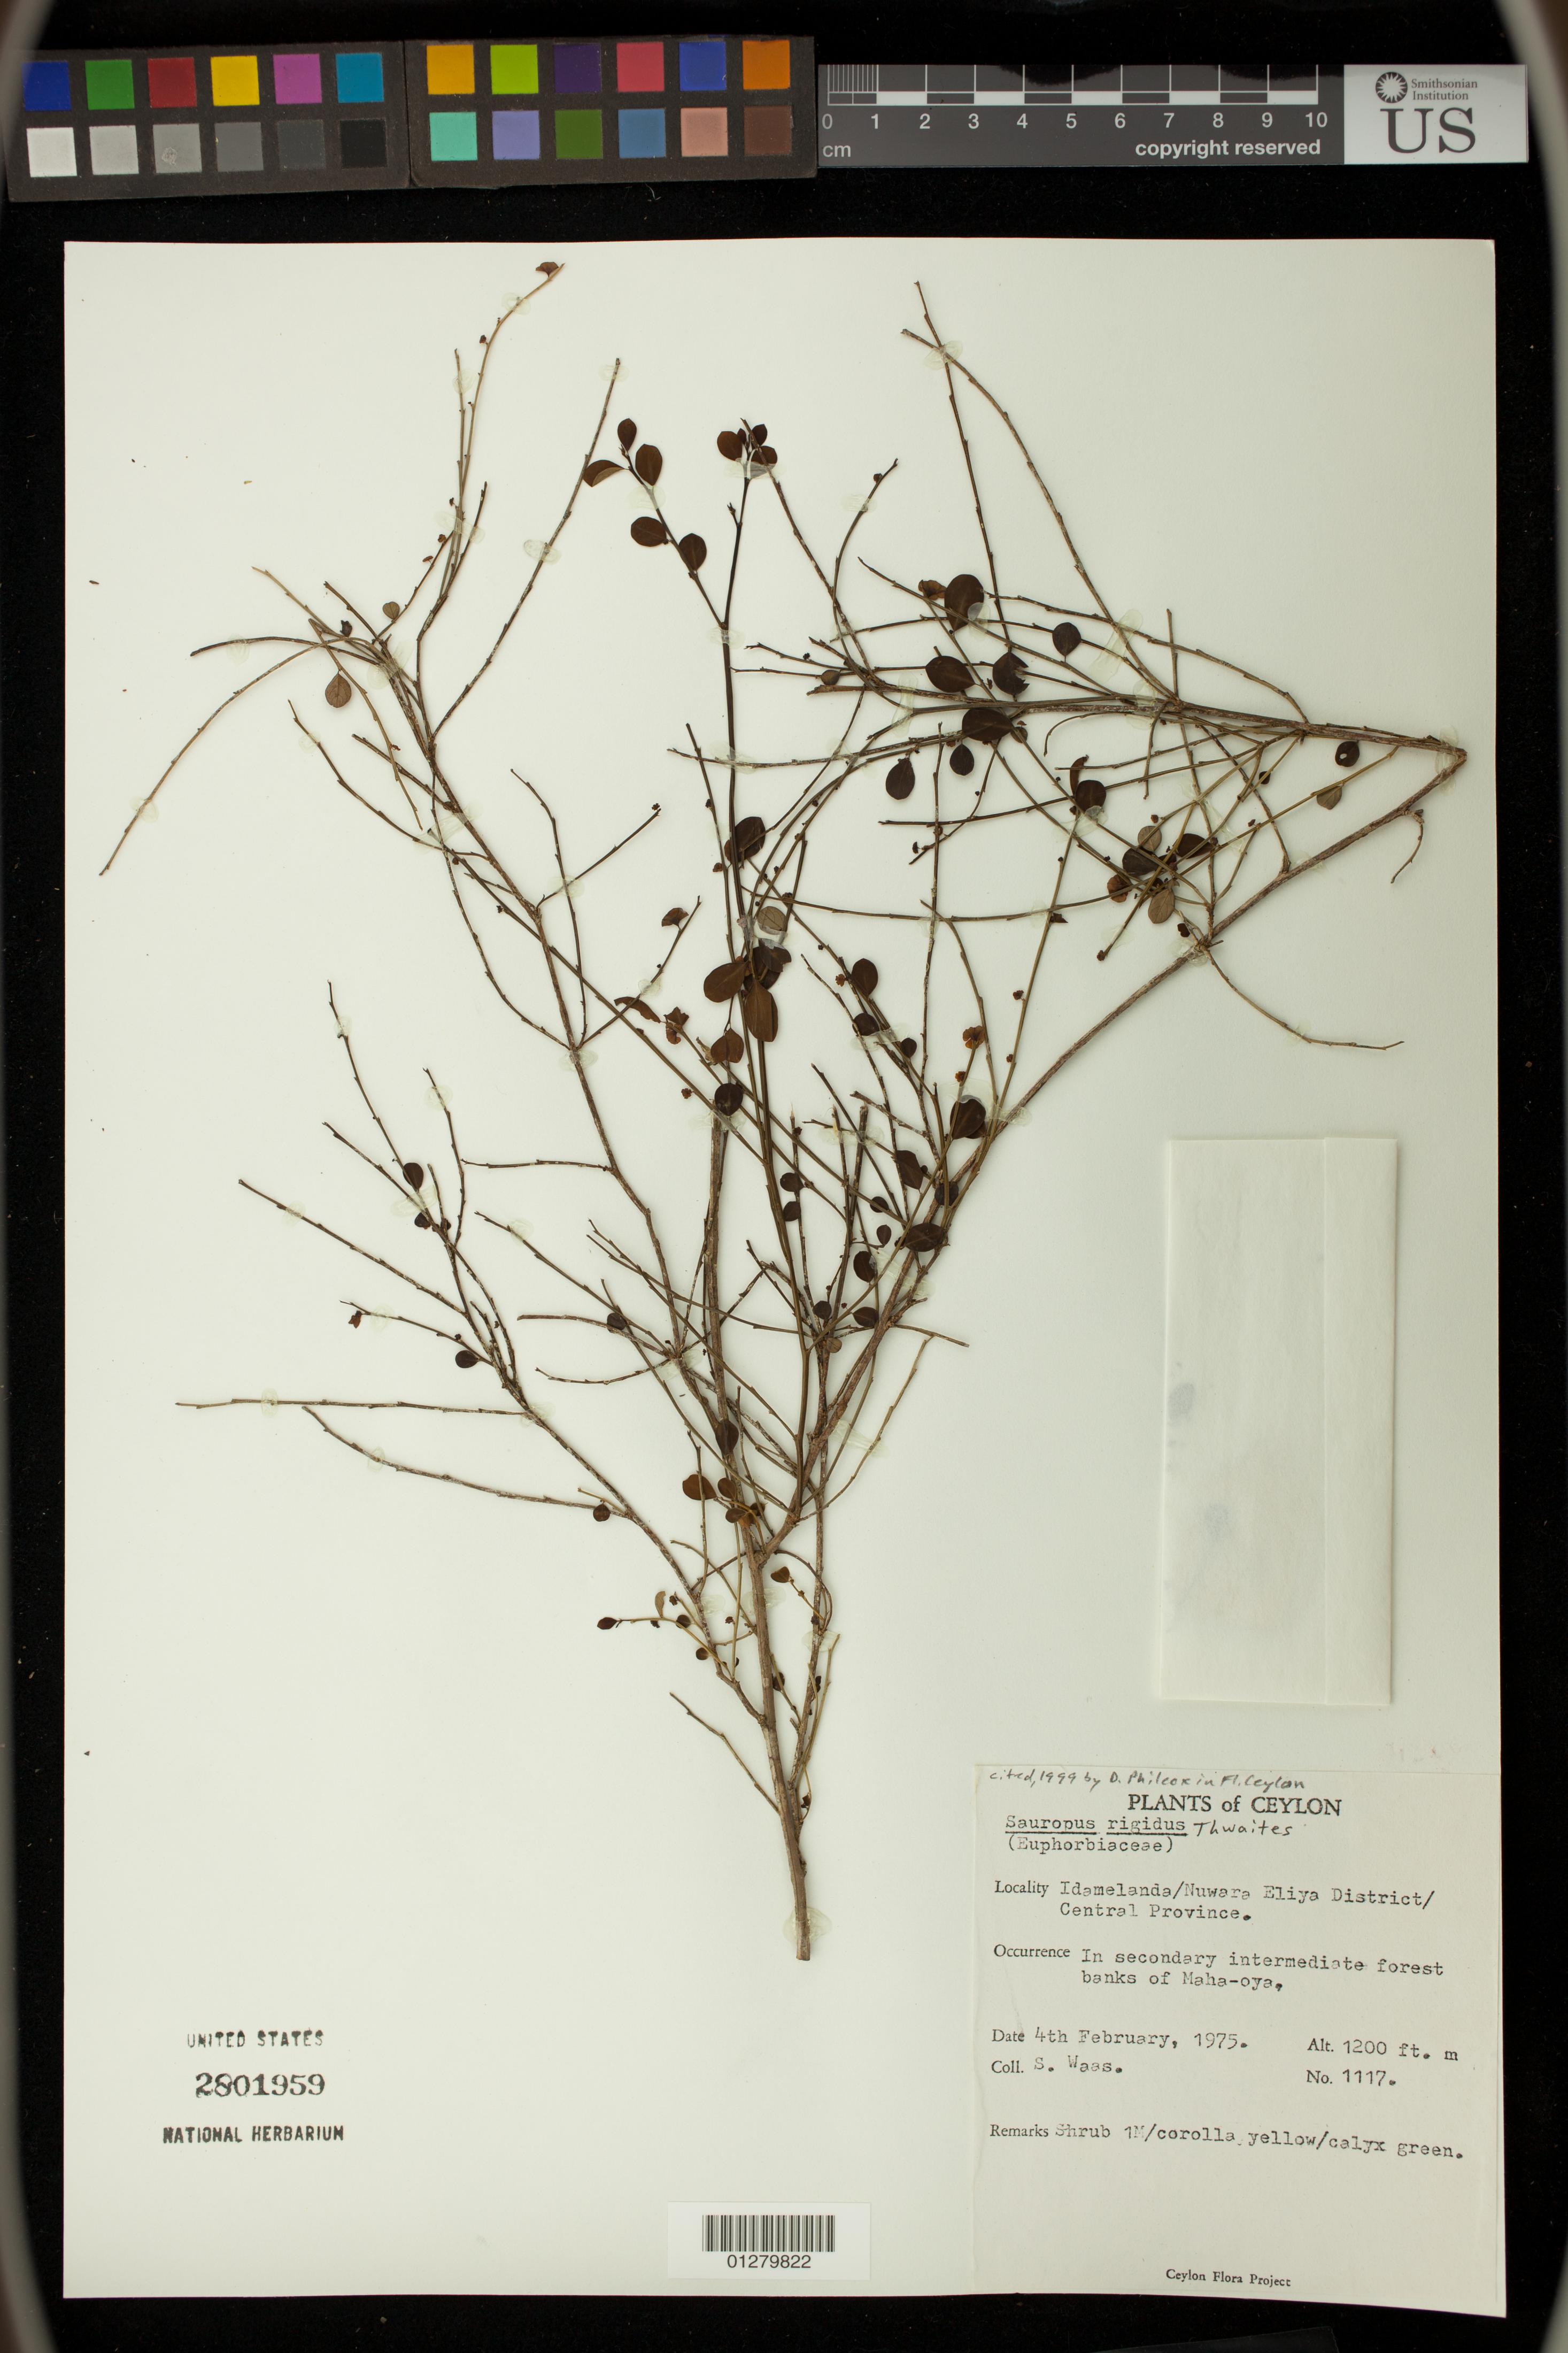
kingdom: Plantae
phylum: Tracheophyta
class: Magnoliopsida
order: Malpighiales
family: Phyllanthaceae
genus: Sauropus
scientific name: Sauropus quadrangularis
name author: (Willd.) Müll. Arg.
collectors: S. Waas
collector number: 1117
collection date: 1975-02-04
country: Sri Lanka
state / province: Central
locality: Idamelanda/Nuwara Eliya District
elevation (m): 366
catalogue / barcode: US 2801959